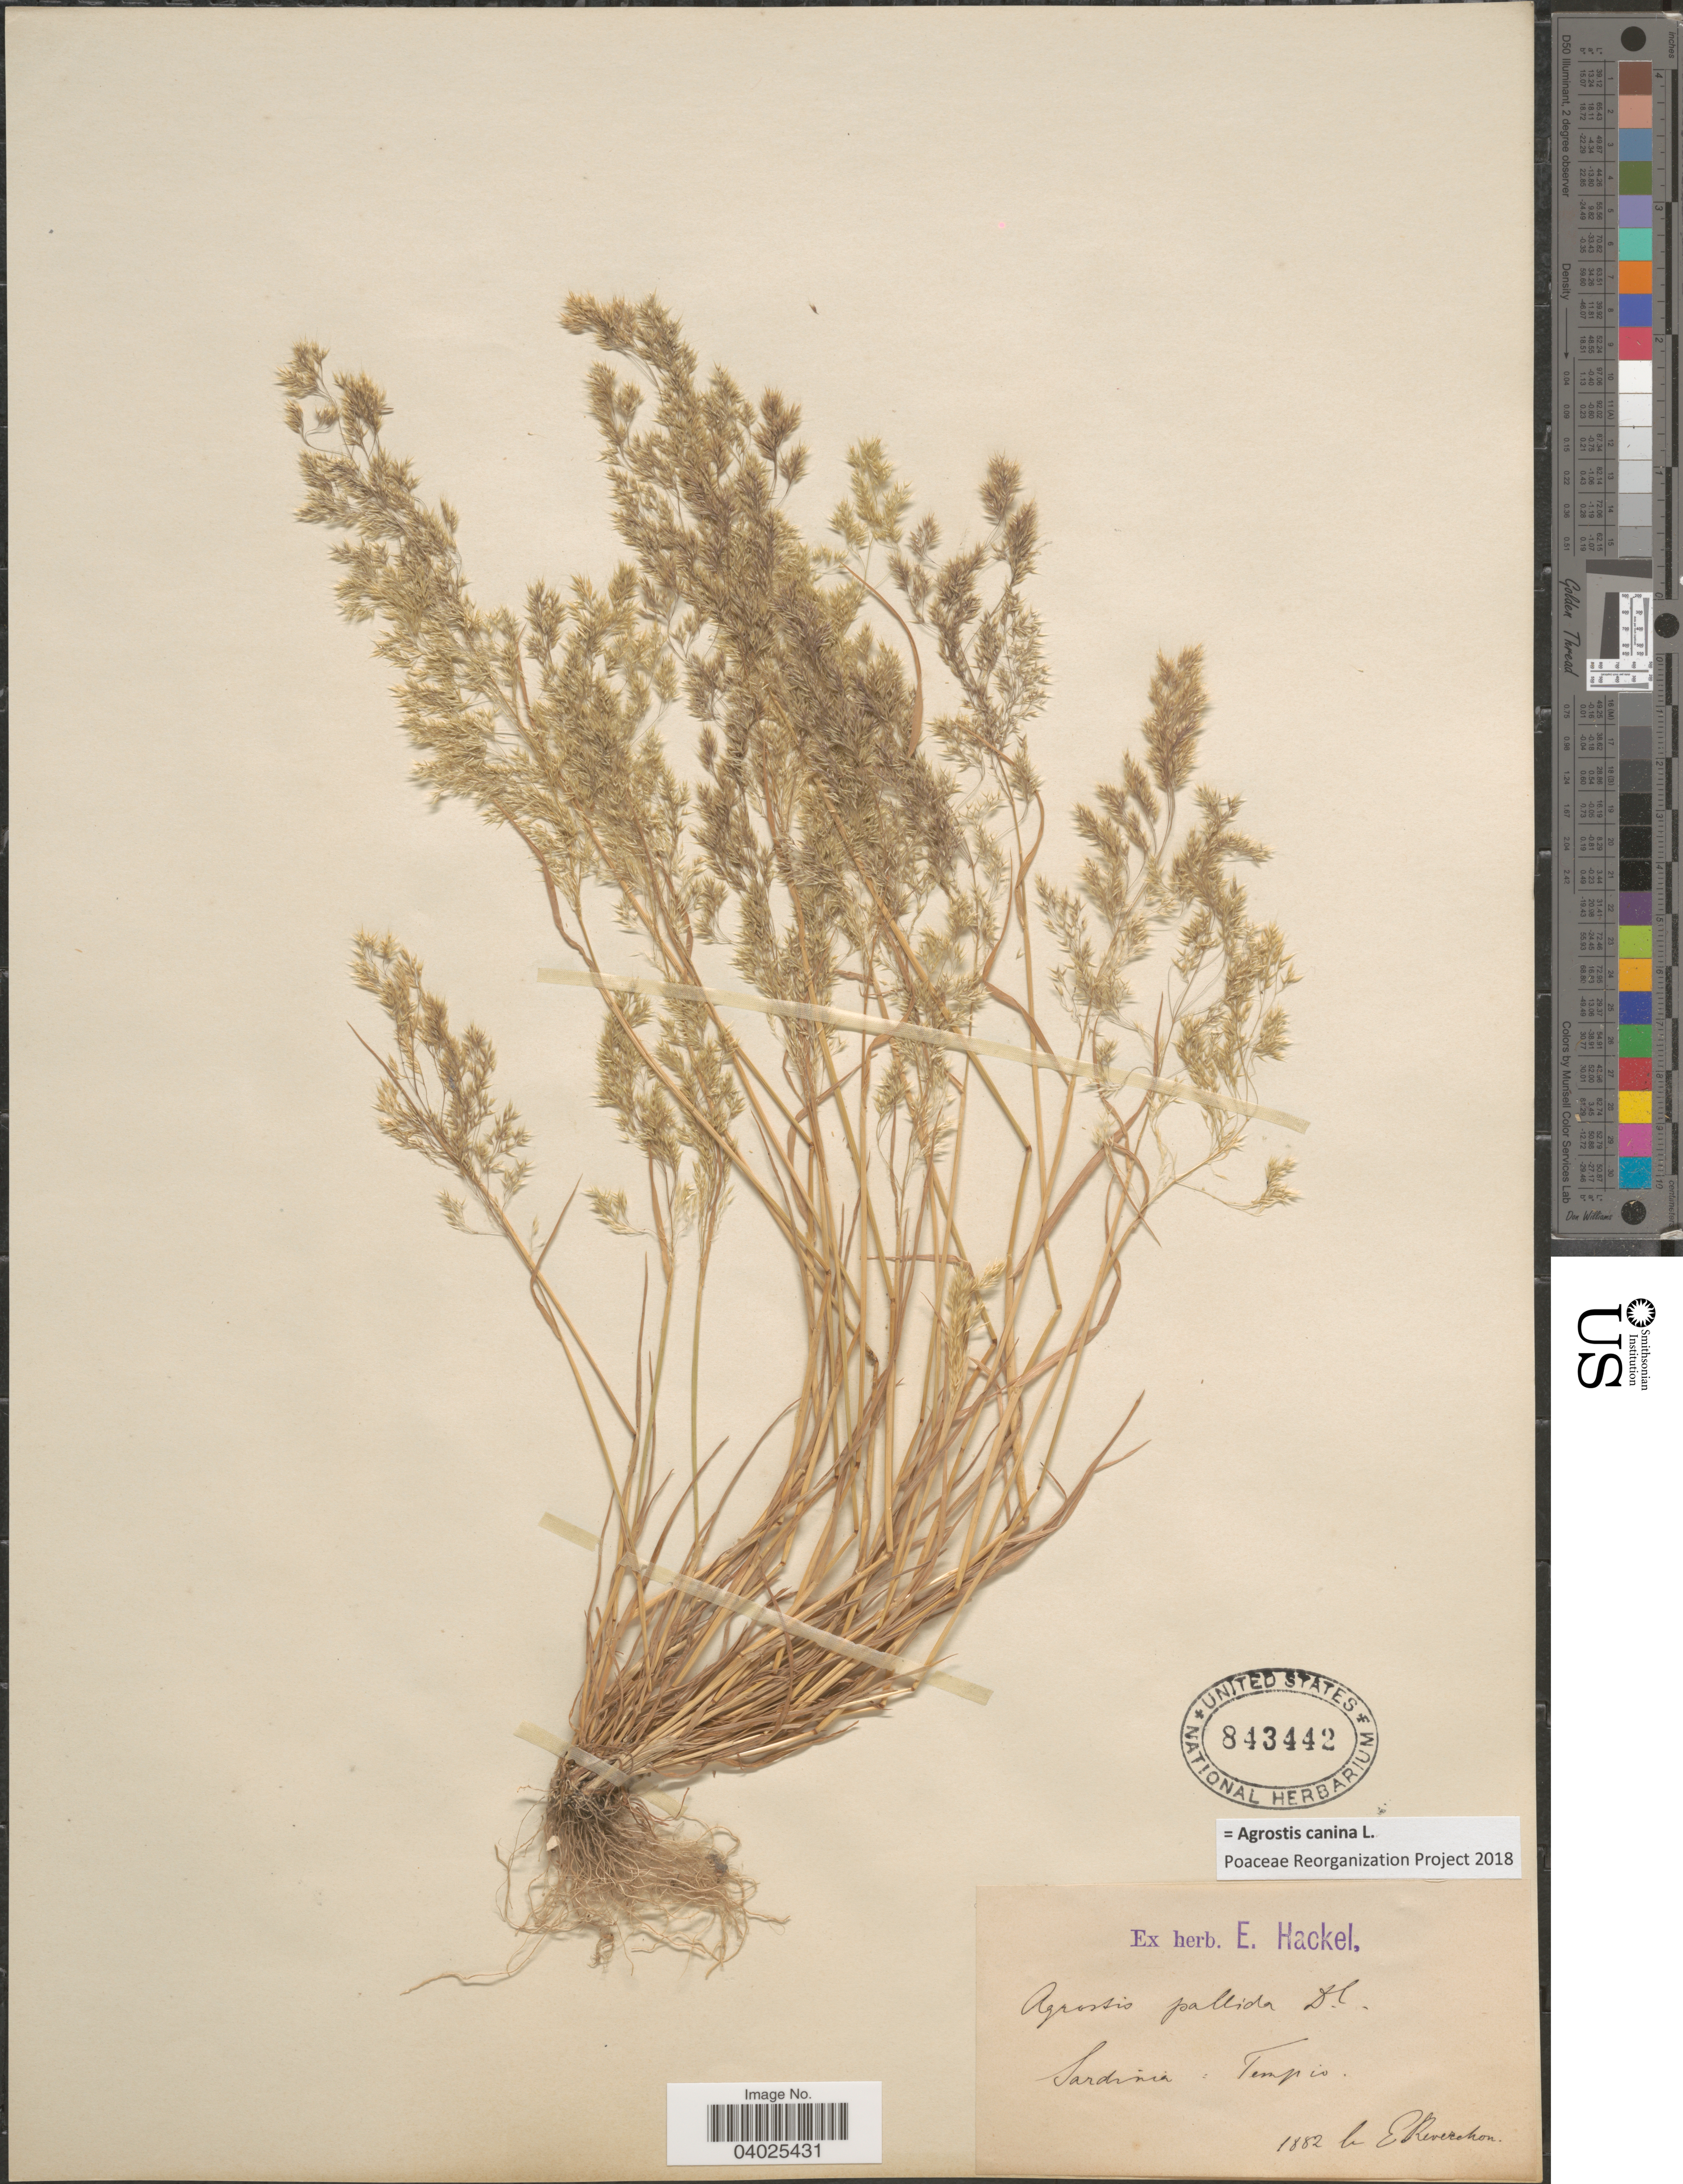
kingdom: Plantae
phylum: Tracheophyta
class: Liliopsida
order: Poales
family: Poaceae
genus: Agrostis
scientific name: Agrostis canina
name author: L.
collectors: E. Reverchon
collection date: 1882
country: Italy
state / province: Sardegna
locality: Sardinia : Tempio.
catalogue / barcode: US 843442